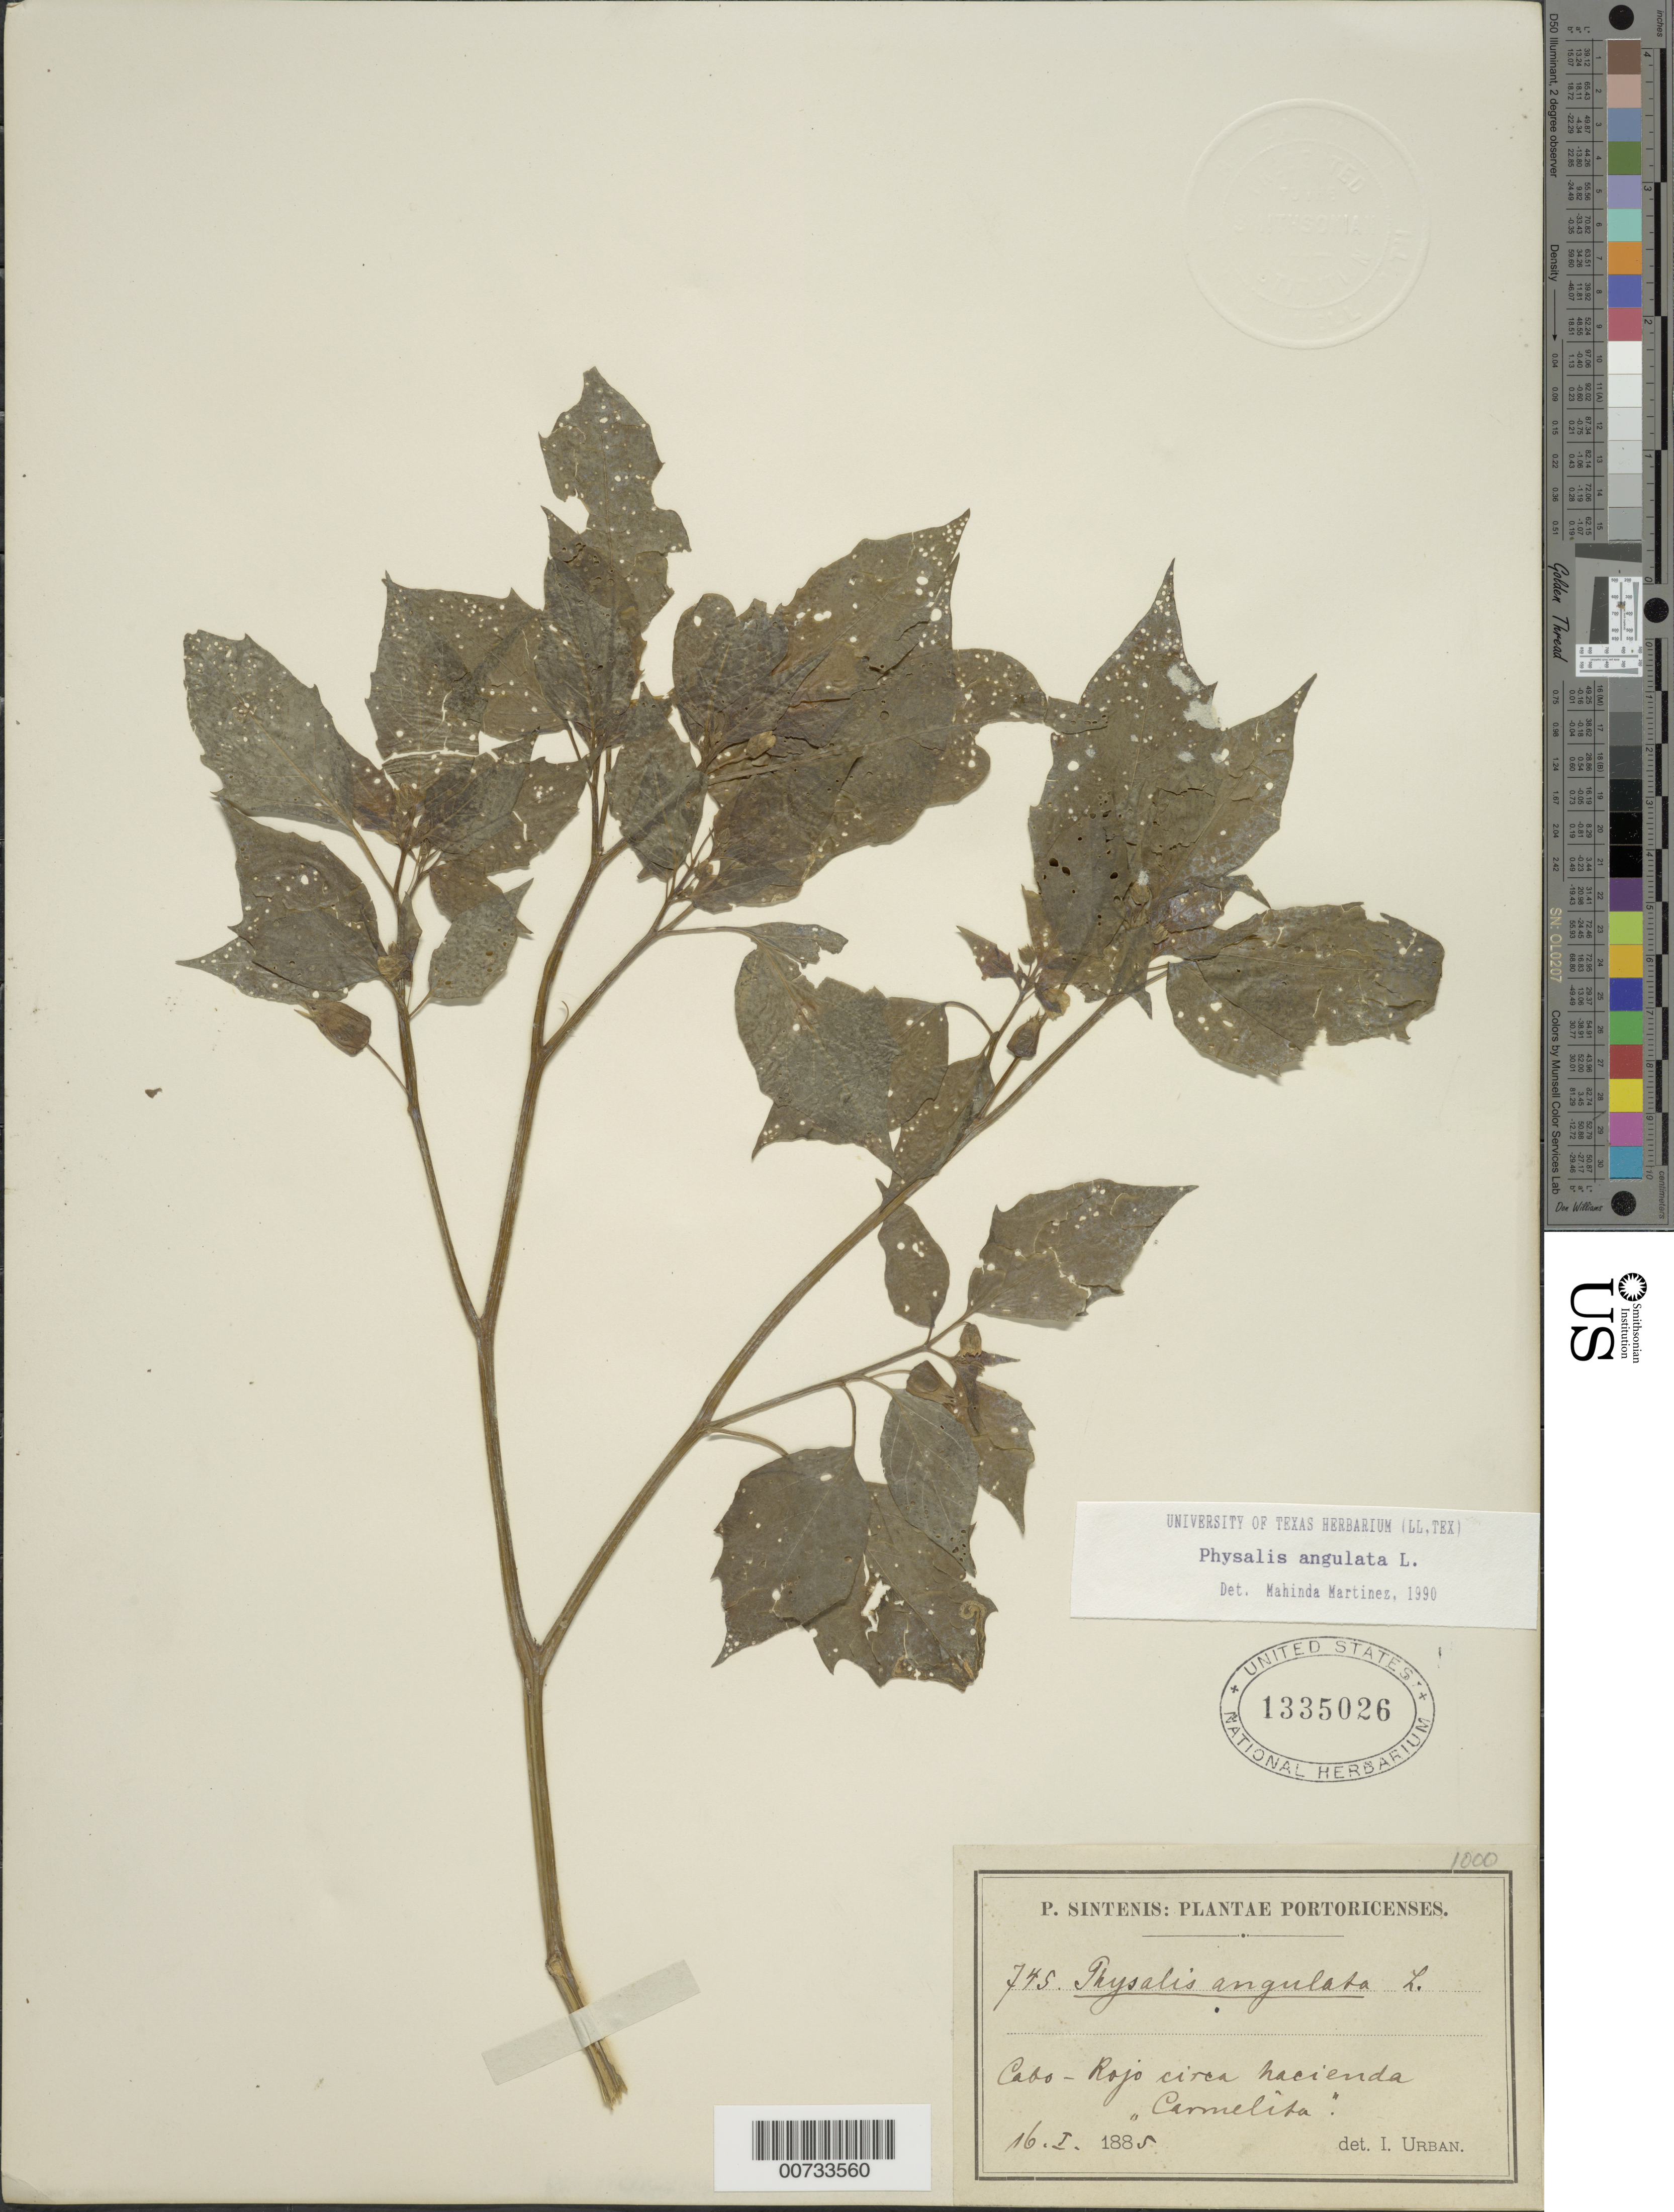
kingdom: Plantae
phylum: Tracheophyta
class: Magnoliopsida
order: Solanales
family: Solanaceae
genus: Physalis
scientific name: Physalis angulata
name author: L.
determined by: Martinez, M.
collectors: P. Sintenis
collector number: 745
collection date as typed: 16 Jan 1885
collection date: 1885-01-16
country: Puerto Rico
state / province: Cabo Rojo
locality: Cabo Rojo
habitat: Circa hacienda "Carmelita"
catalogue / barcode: US 1335026